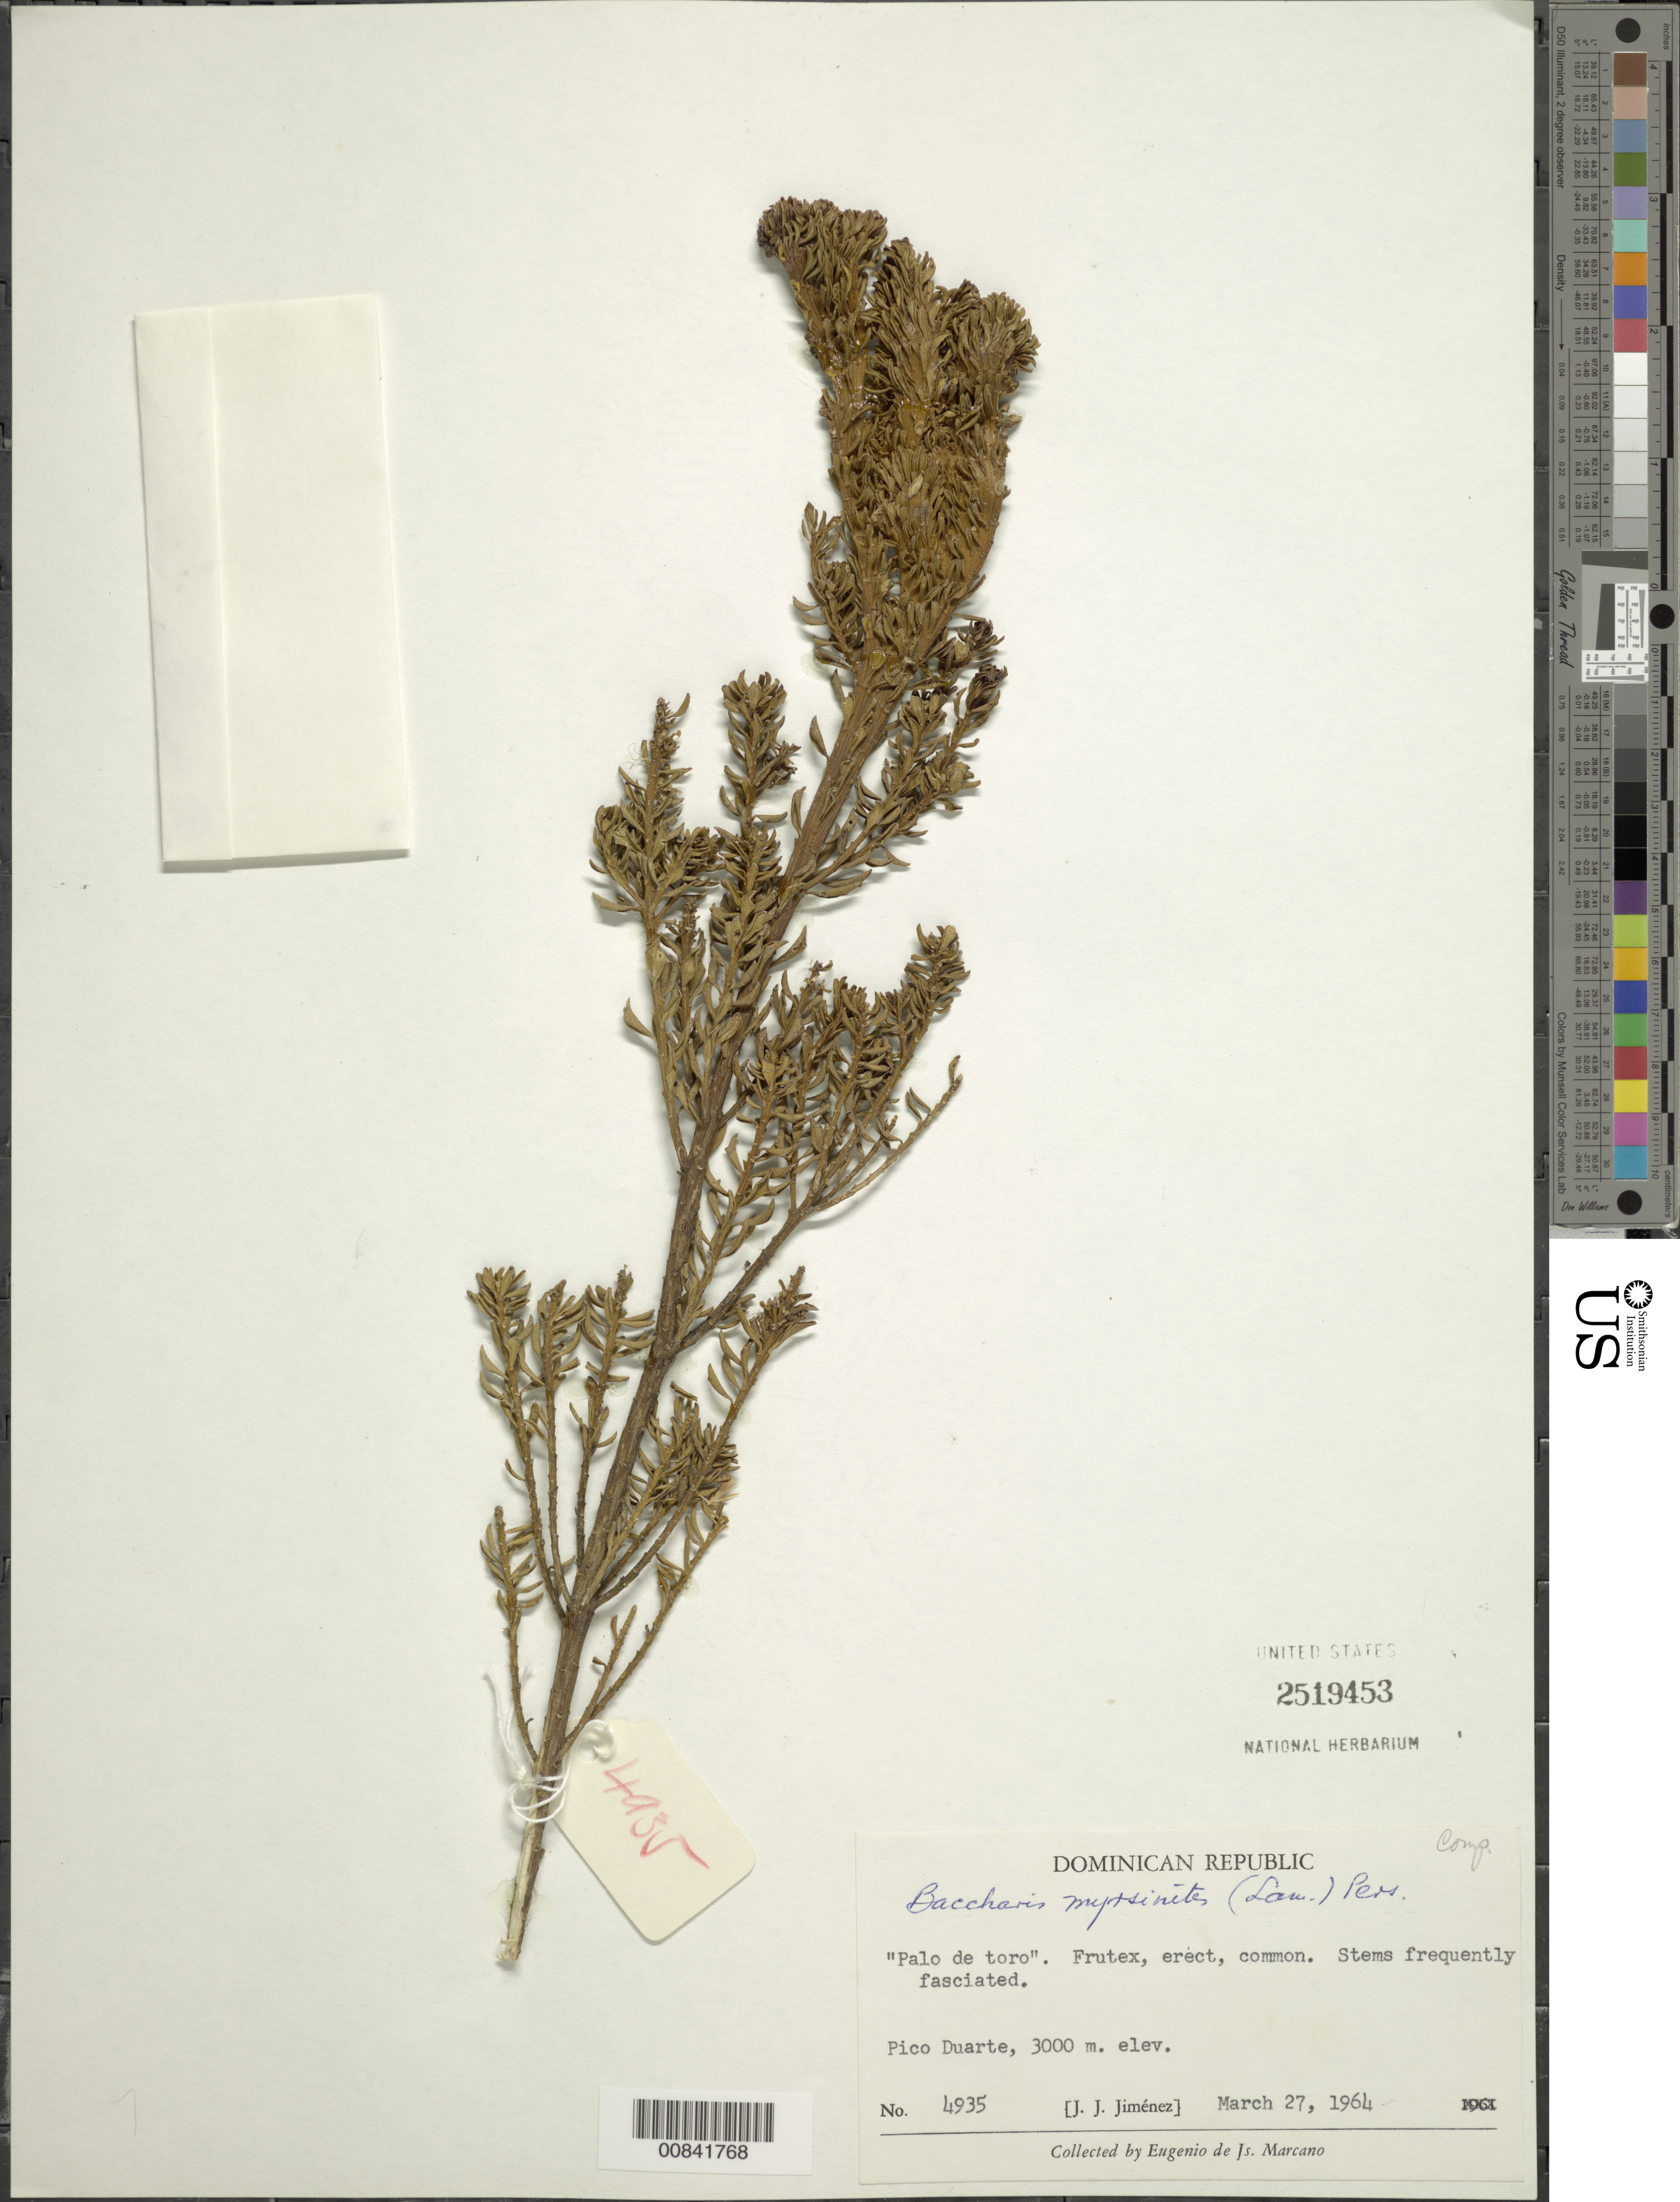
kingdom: Plantae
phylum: Tracheophyta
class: Magnoliopsida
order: Asterales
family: Asteraceae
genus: Baccharis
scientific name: Baccharis myrsinites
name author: Pers.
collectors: J. J. Jiménez Almonte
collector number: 4935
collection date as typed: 27 Mar 1964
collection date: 1964-03-27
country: Dominican Republic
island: Hispaniola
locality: Pico Duarte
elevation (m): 3000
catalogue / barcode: US 2519453